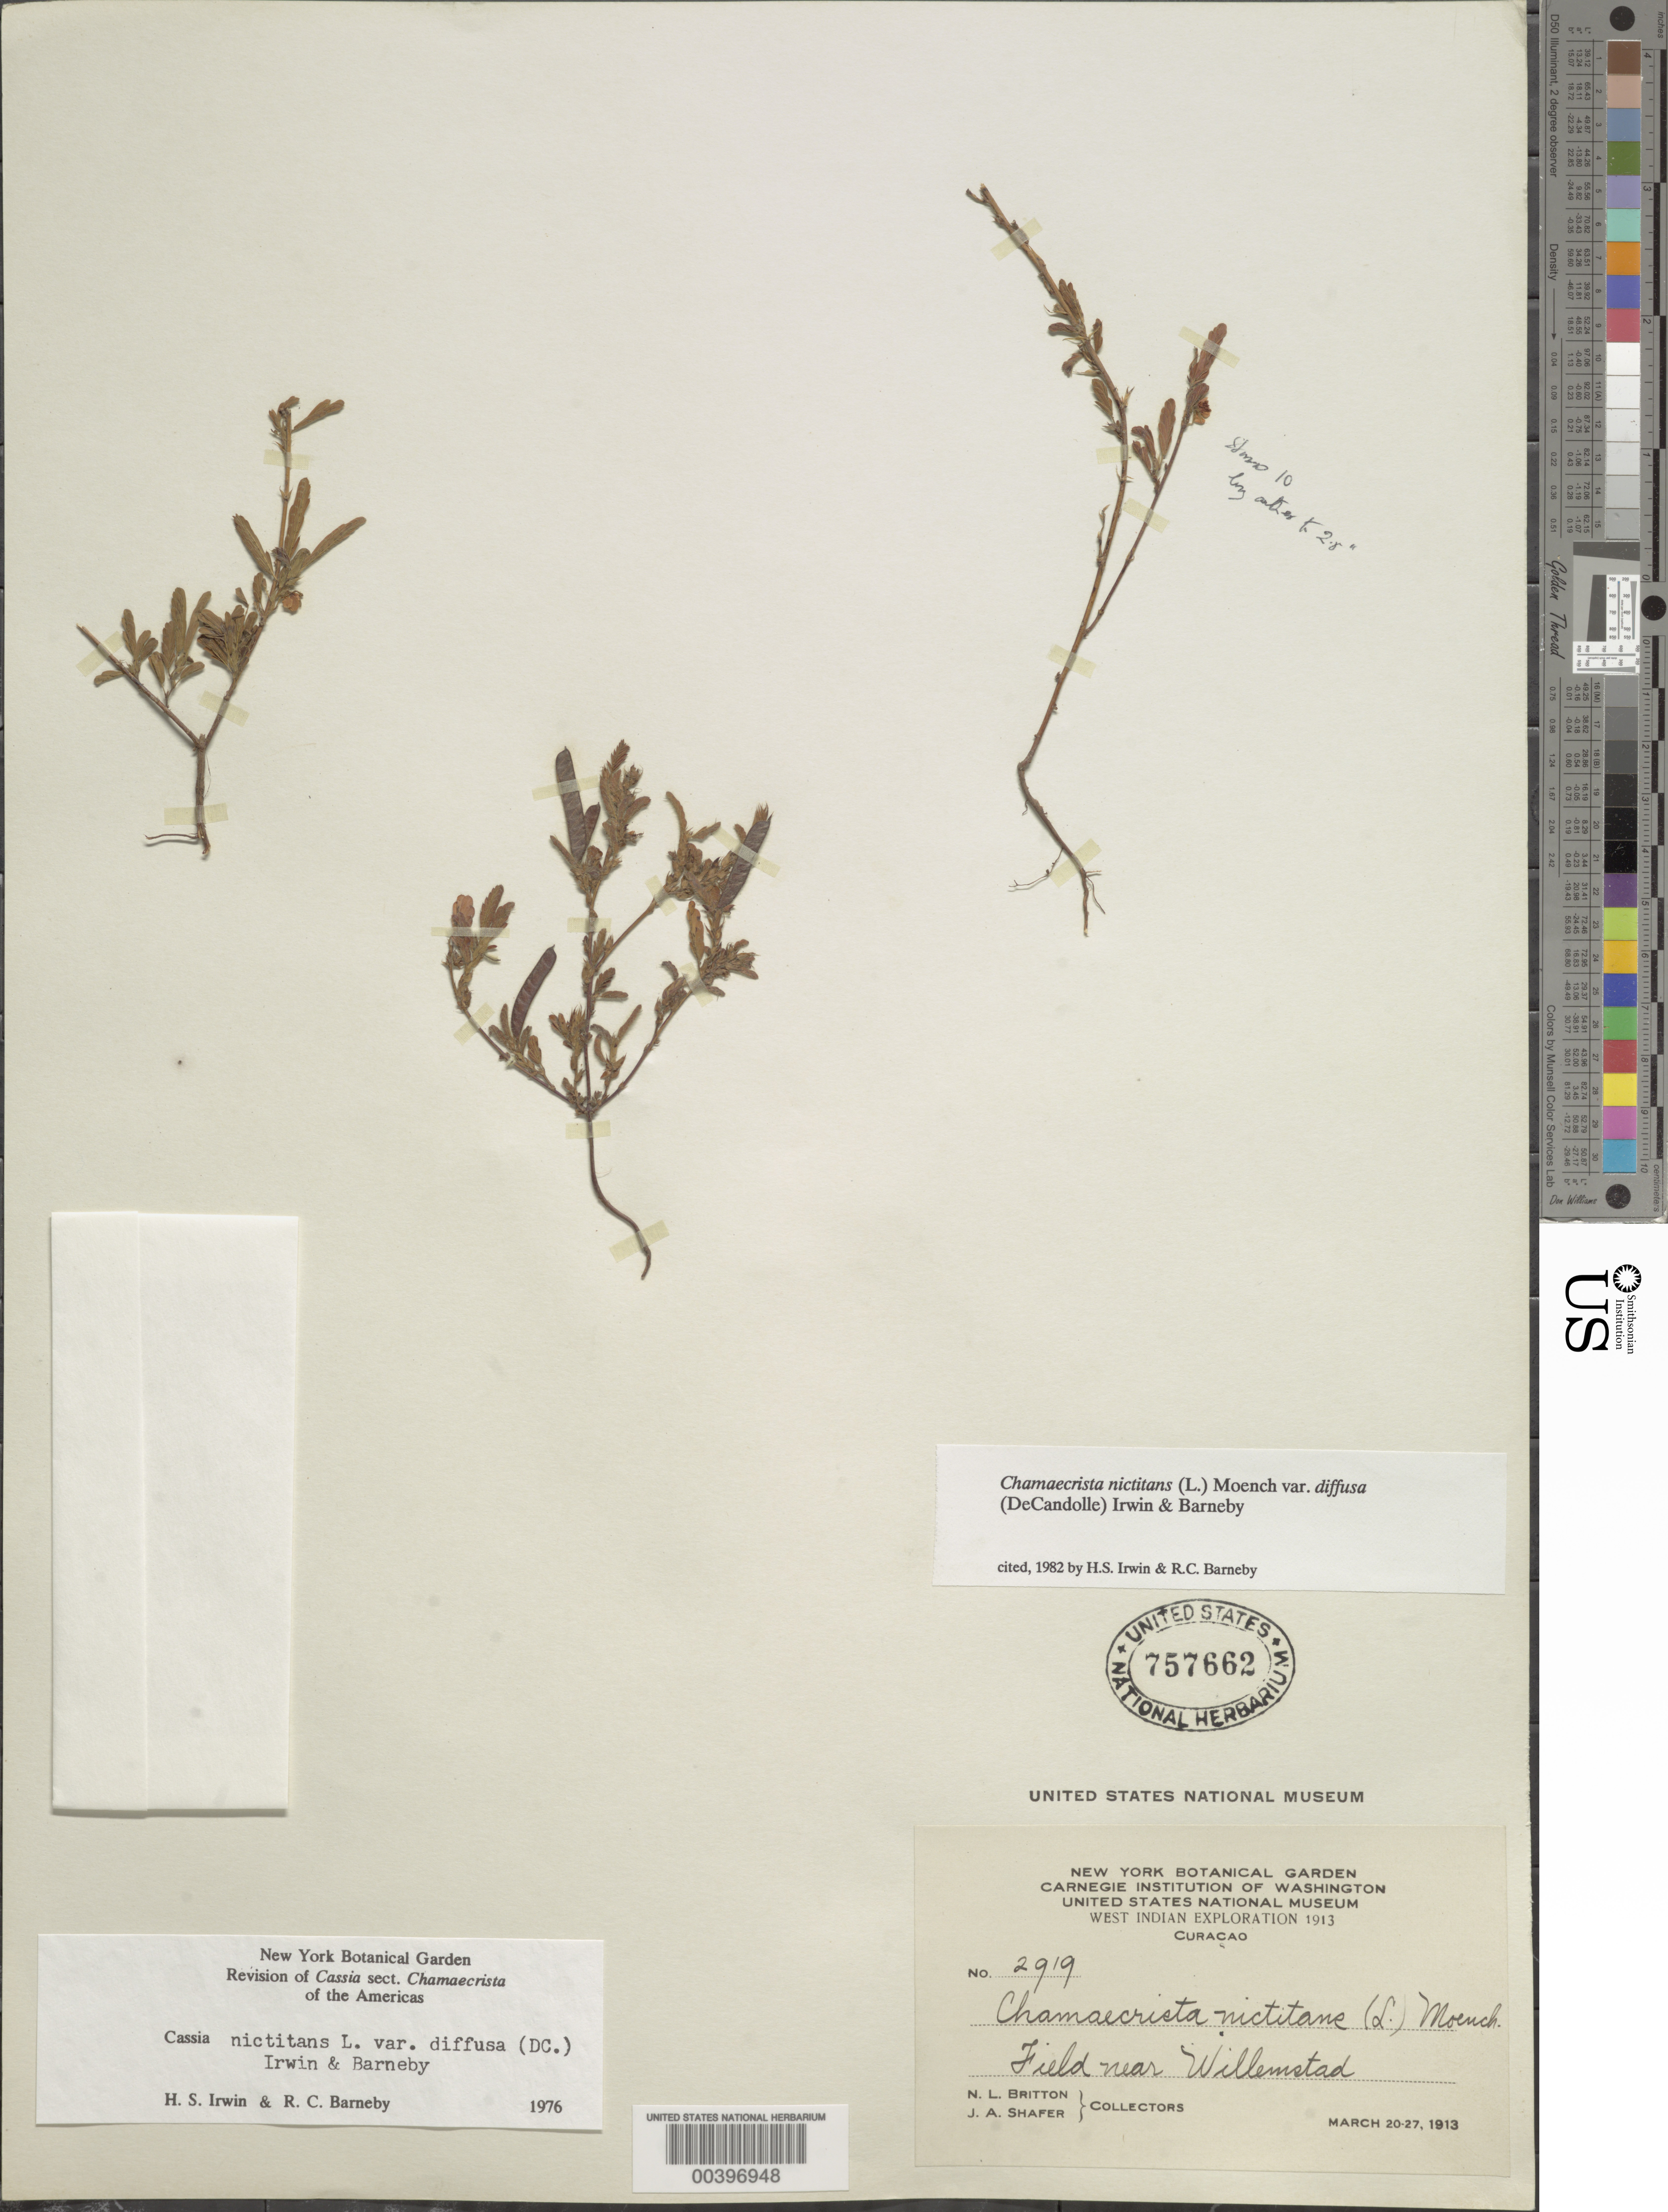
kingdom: Plantae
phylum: Tracheophyta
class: Magnoliopsida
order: Fabales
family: Fabaceae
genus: Chamaecrista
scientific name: Chamaecrista nictitans var. diffusa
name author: (DC.) H.S. Irwin & Barneby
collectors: N. Britton & J. A. Shafer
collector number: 2919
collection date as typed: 20 Mar 1913 to 27 Mar 1913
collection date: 1913-03-20/1913-03-27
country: Curaçao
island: Curaçao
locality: Near willemstad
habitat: Field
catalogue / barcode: US 757662